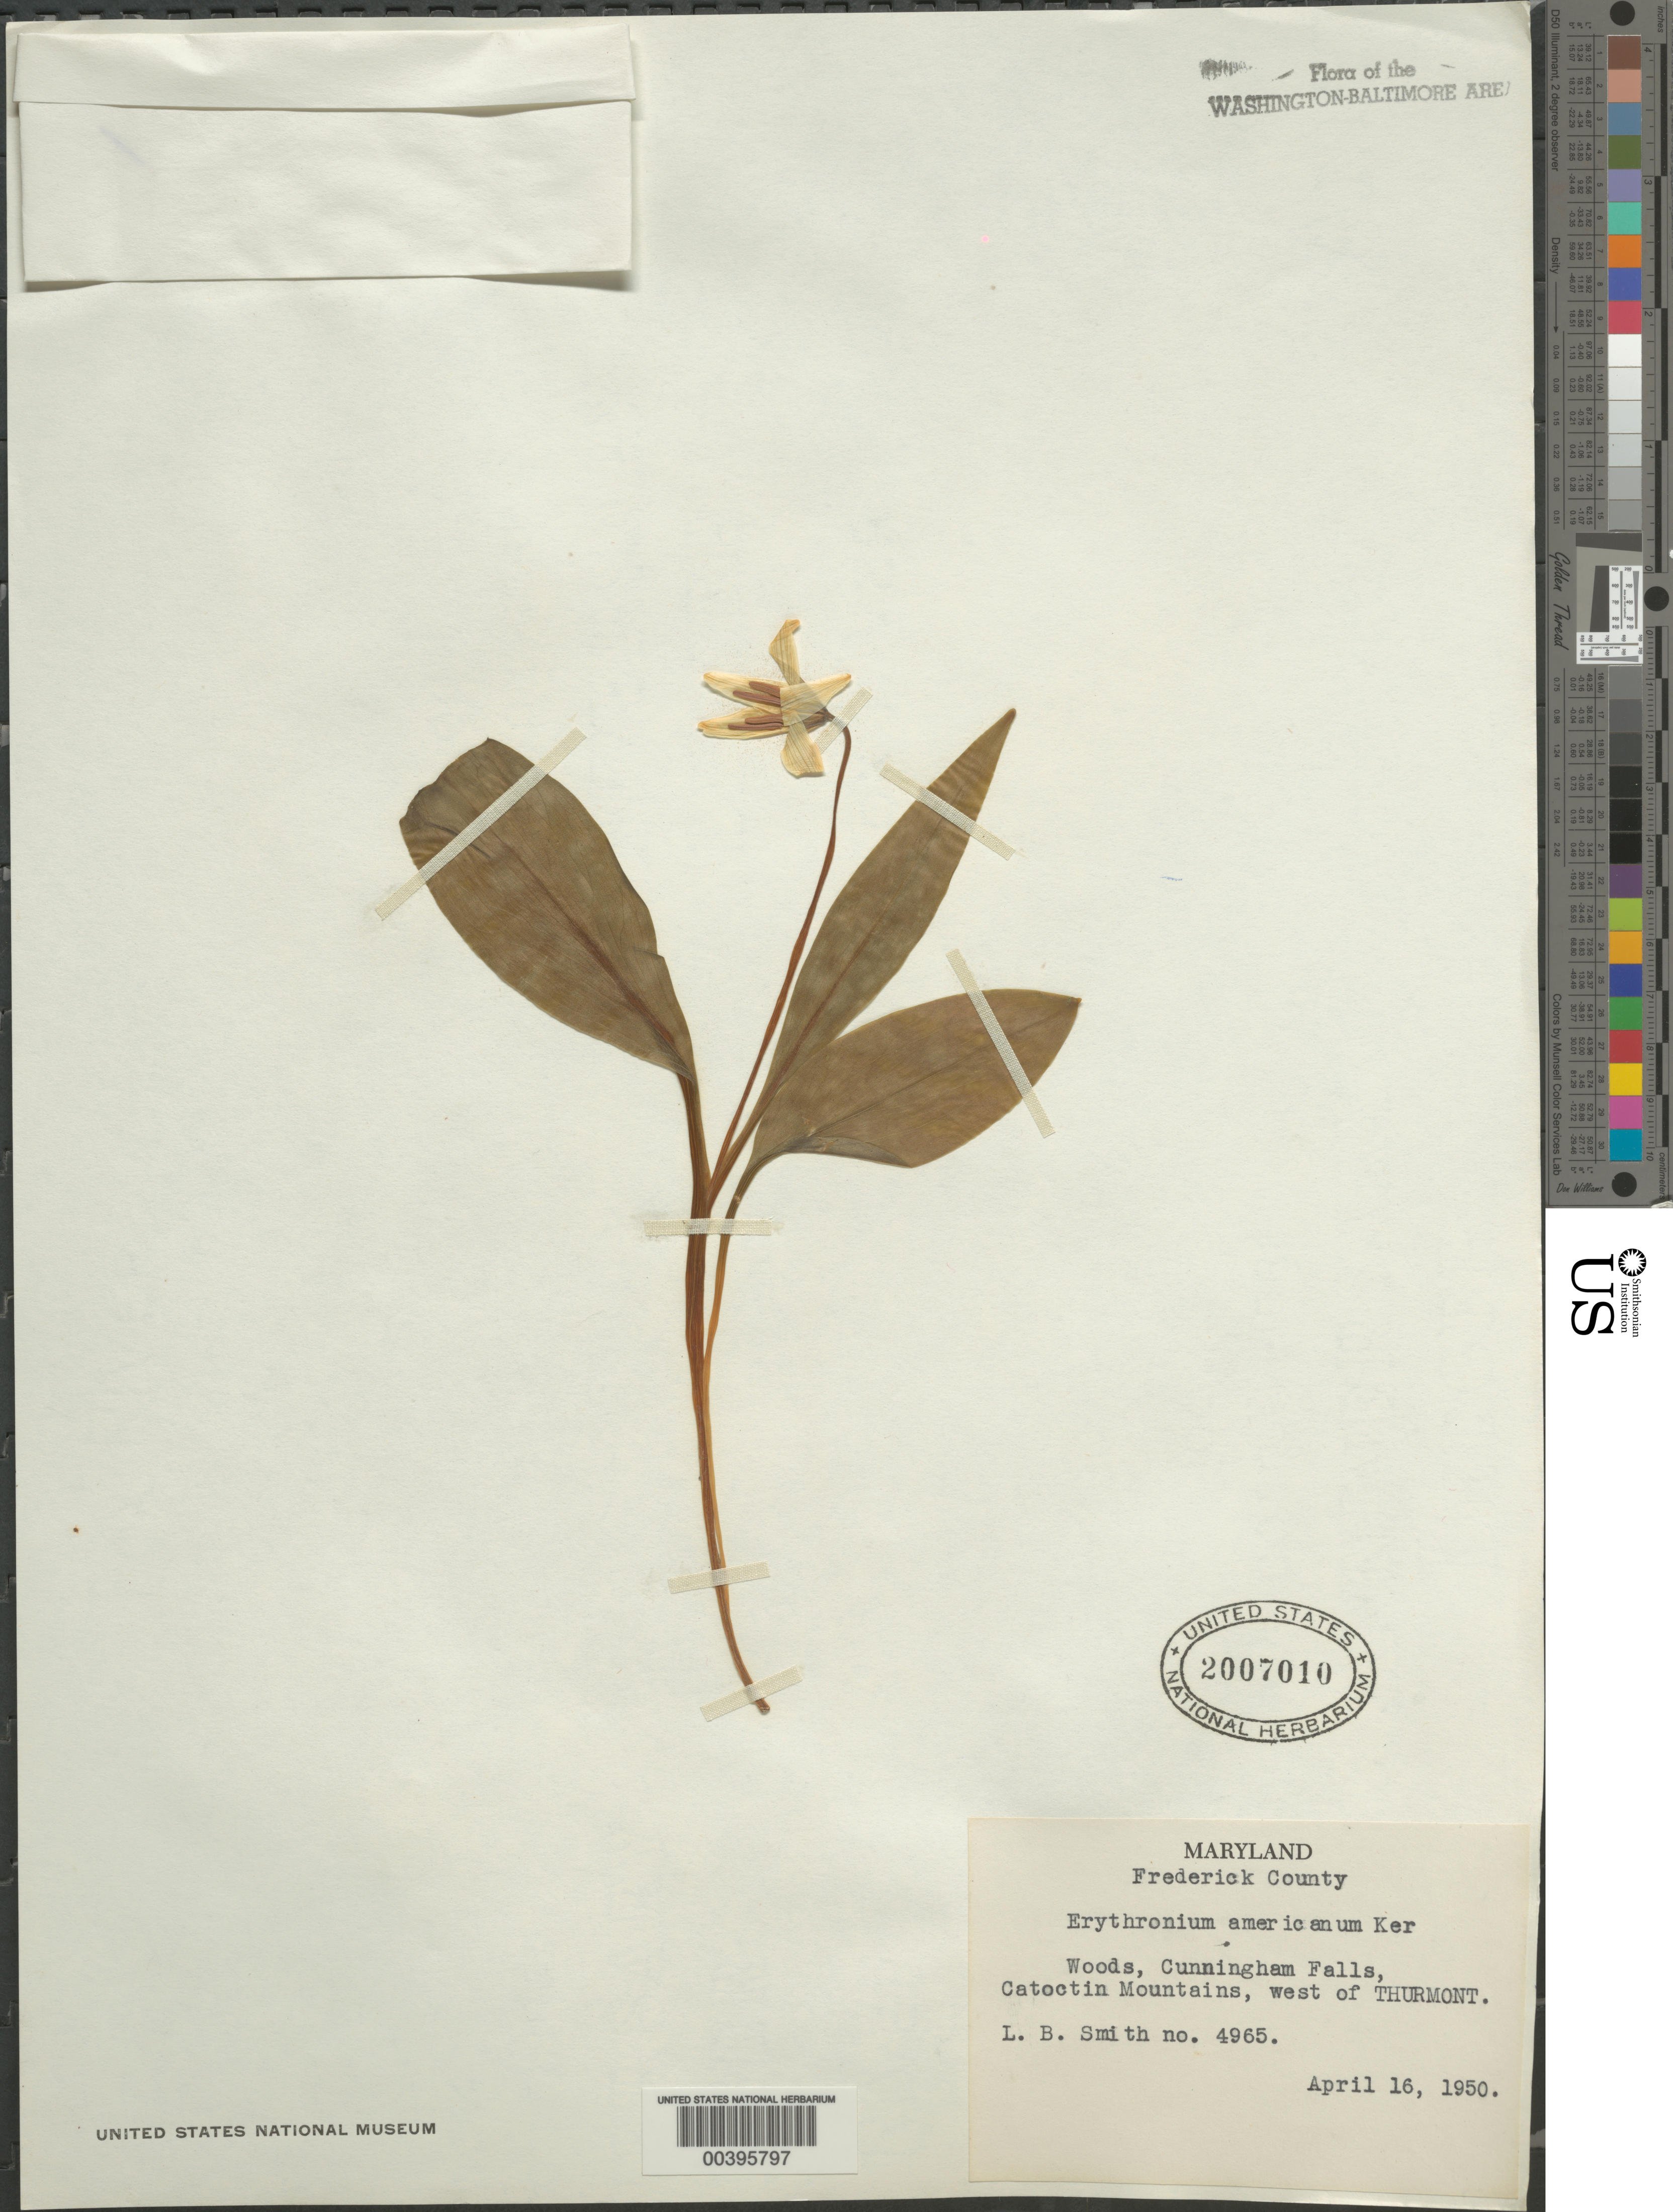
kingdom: Plantae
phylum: Tracheophyta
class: Liliopsida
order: Liliales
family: Liliaceae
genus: Erythronium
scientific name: Erythronium americanum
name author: Ker Gawl.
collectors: L. Smith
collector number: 4965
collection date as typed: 16 Apr 1950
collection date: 1950-04-16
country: United States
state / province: Maryland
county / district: Frederick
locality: Cunningham Falls, Catoctin Mountains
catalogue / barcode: US 2007010